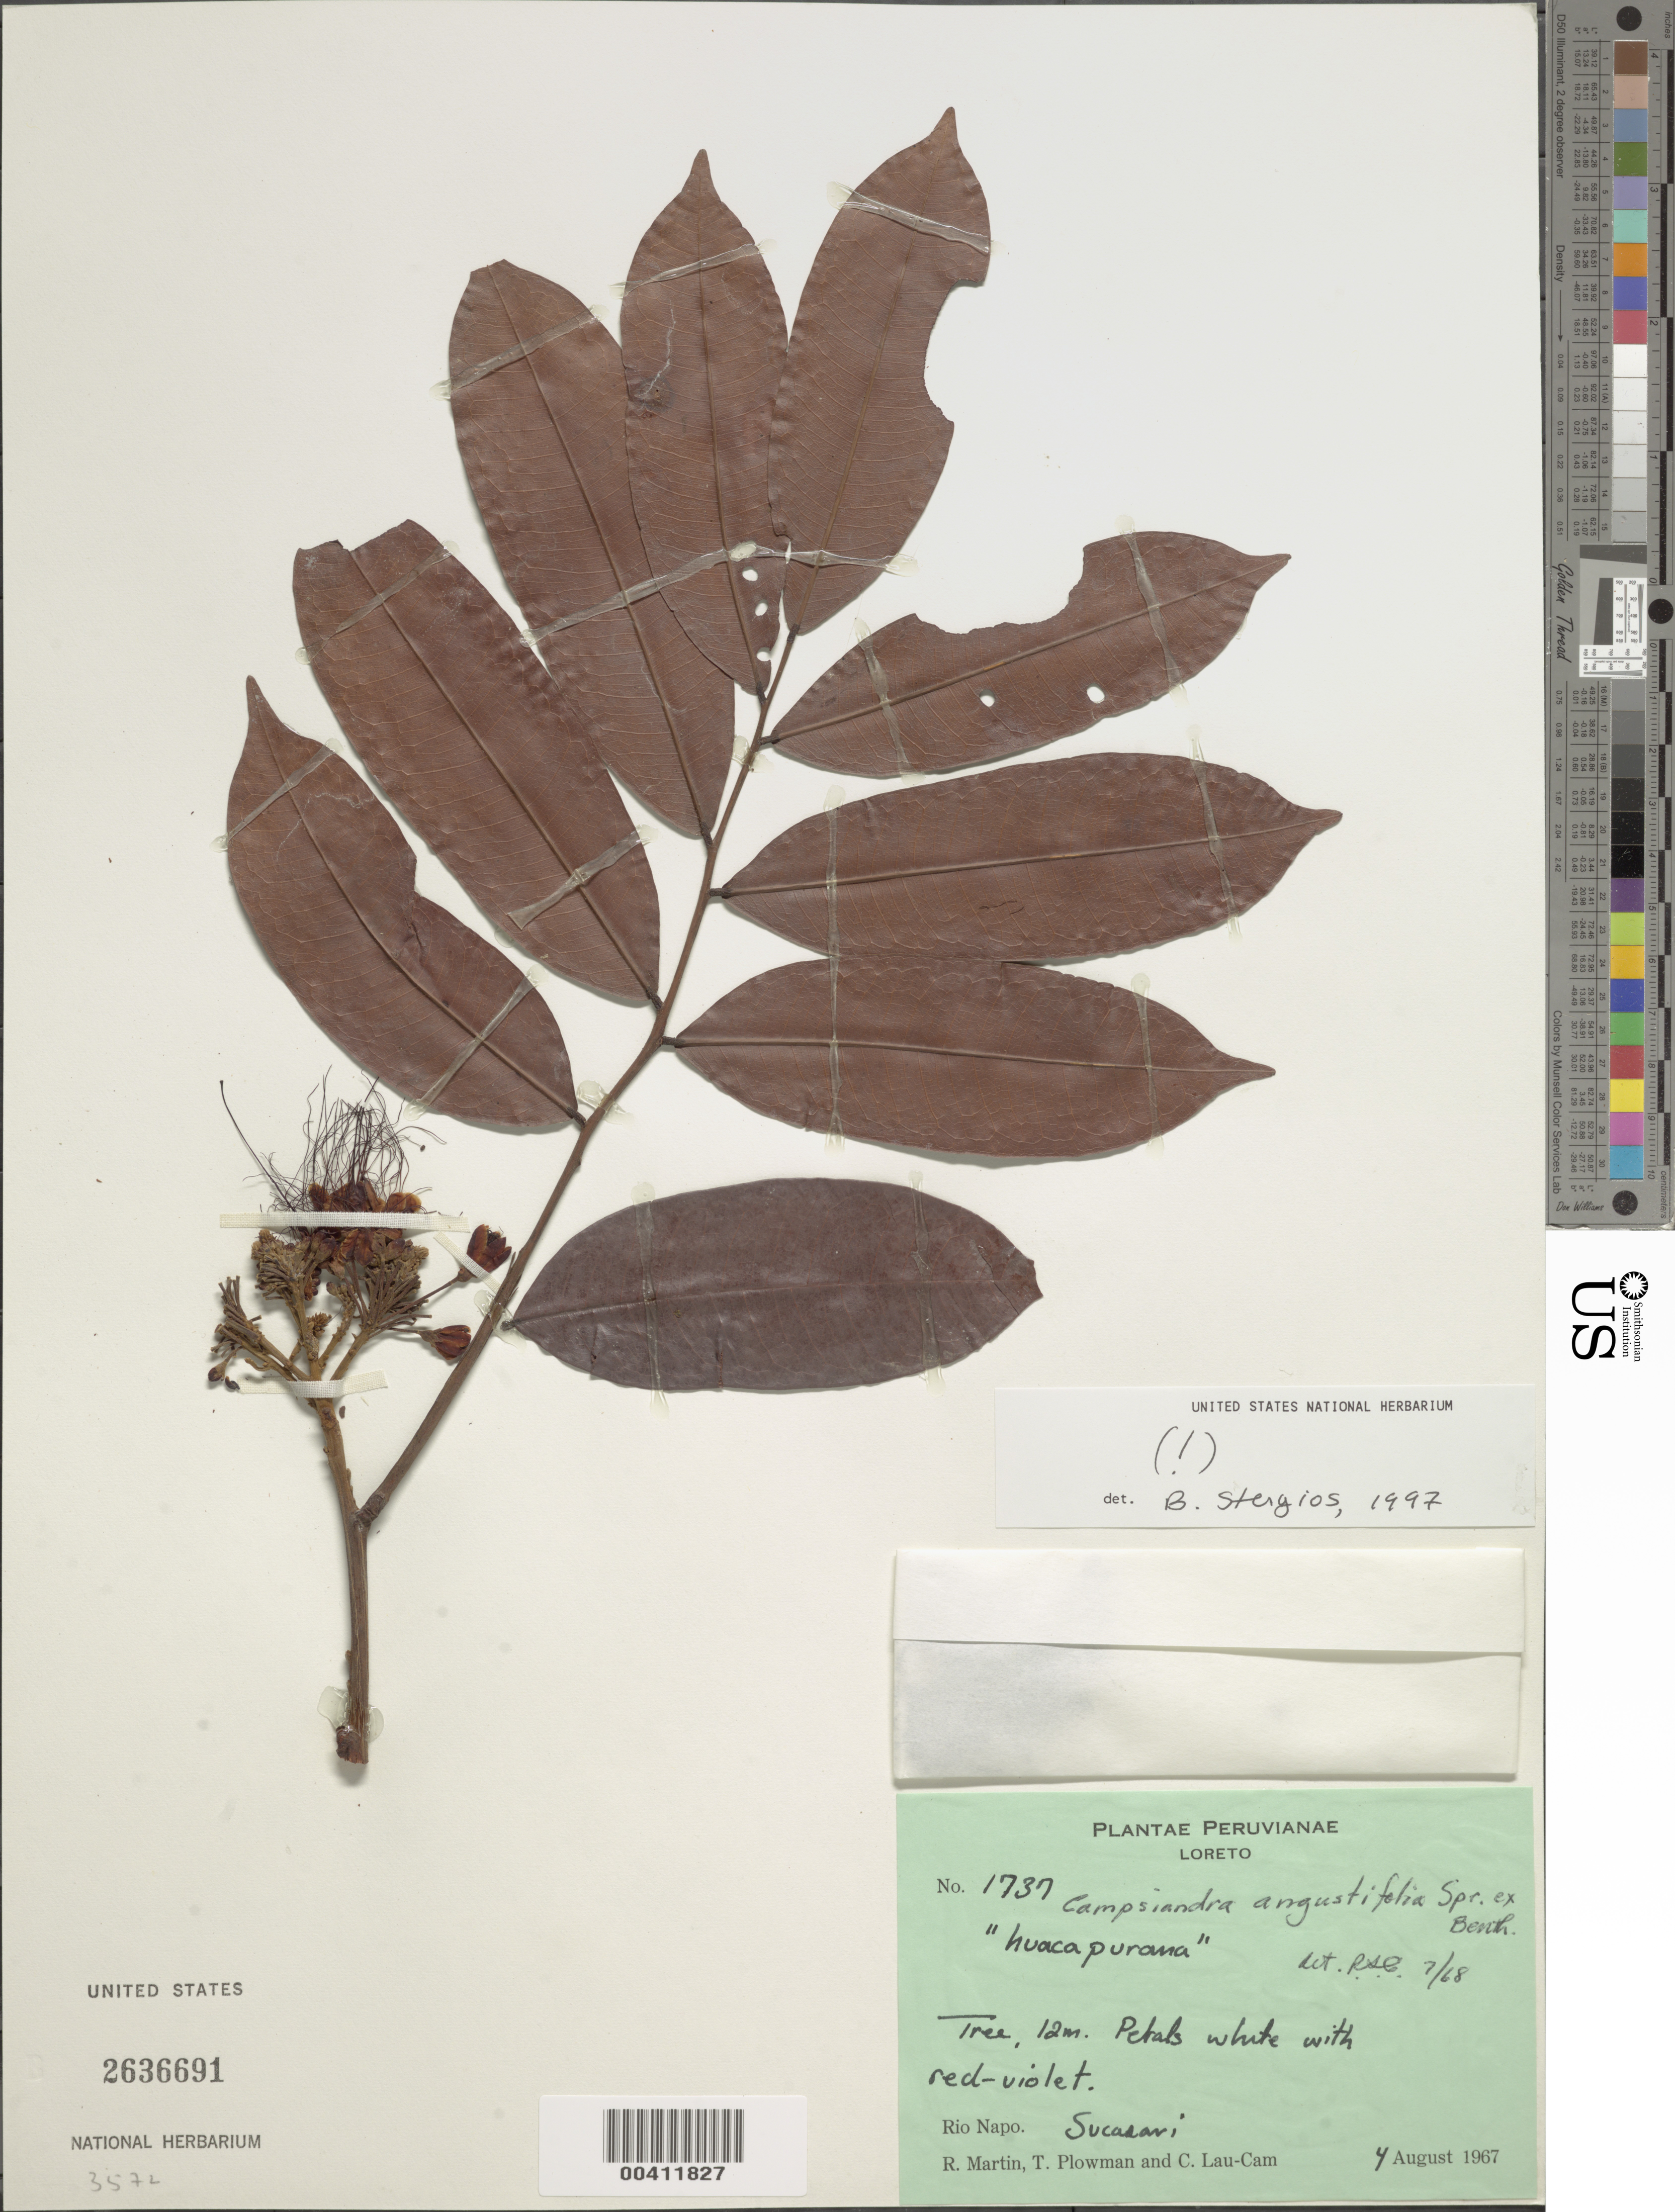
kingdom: Plantae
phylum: Tracheophyta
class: Magnoliopsida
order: Fabales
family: Fabaceae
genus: Campsiandra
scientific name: Campsiandra angustifolia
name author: Spruce ex Benth.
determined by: Cowan, R. S.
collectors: R. Martin, T. Plowman & C. Lau-cam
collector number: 1737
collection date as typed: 04 Aug 1967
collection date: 1967-08-04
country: Peru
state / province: Loreto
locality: Rio napo, sucasari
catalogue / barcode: US 2636691